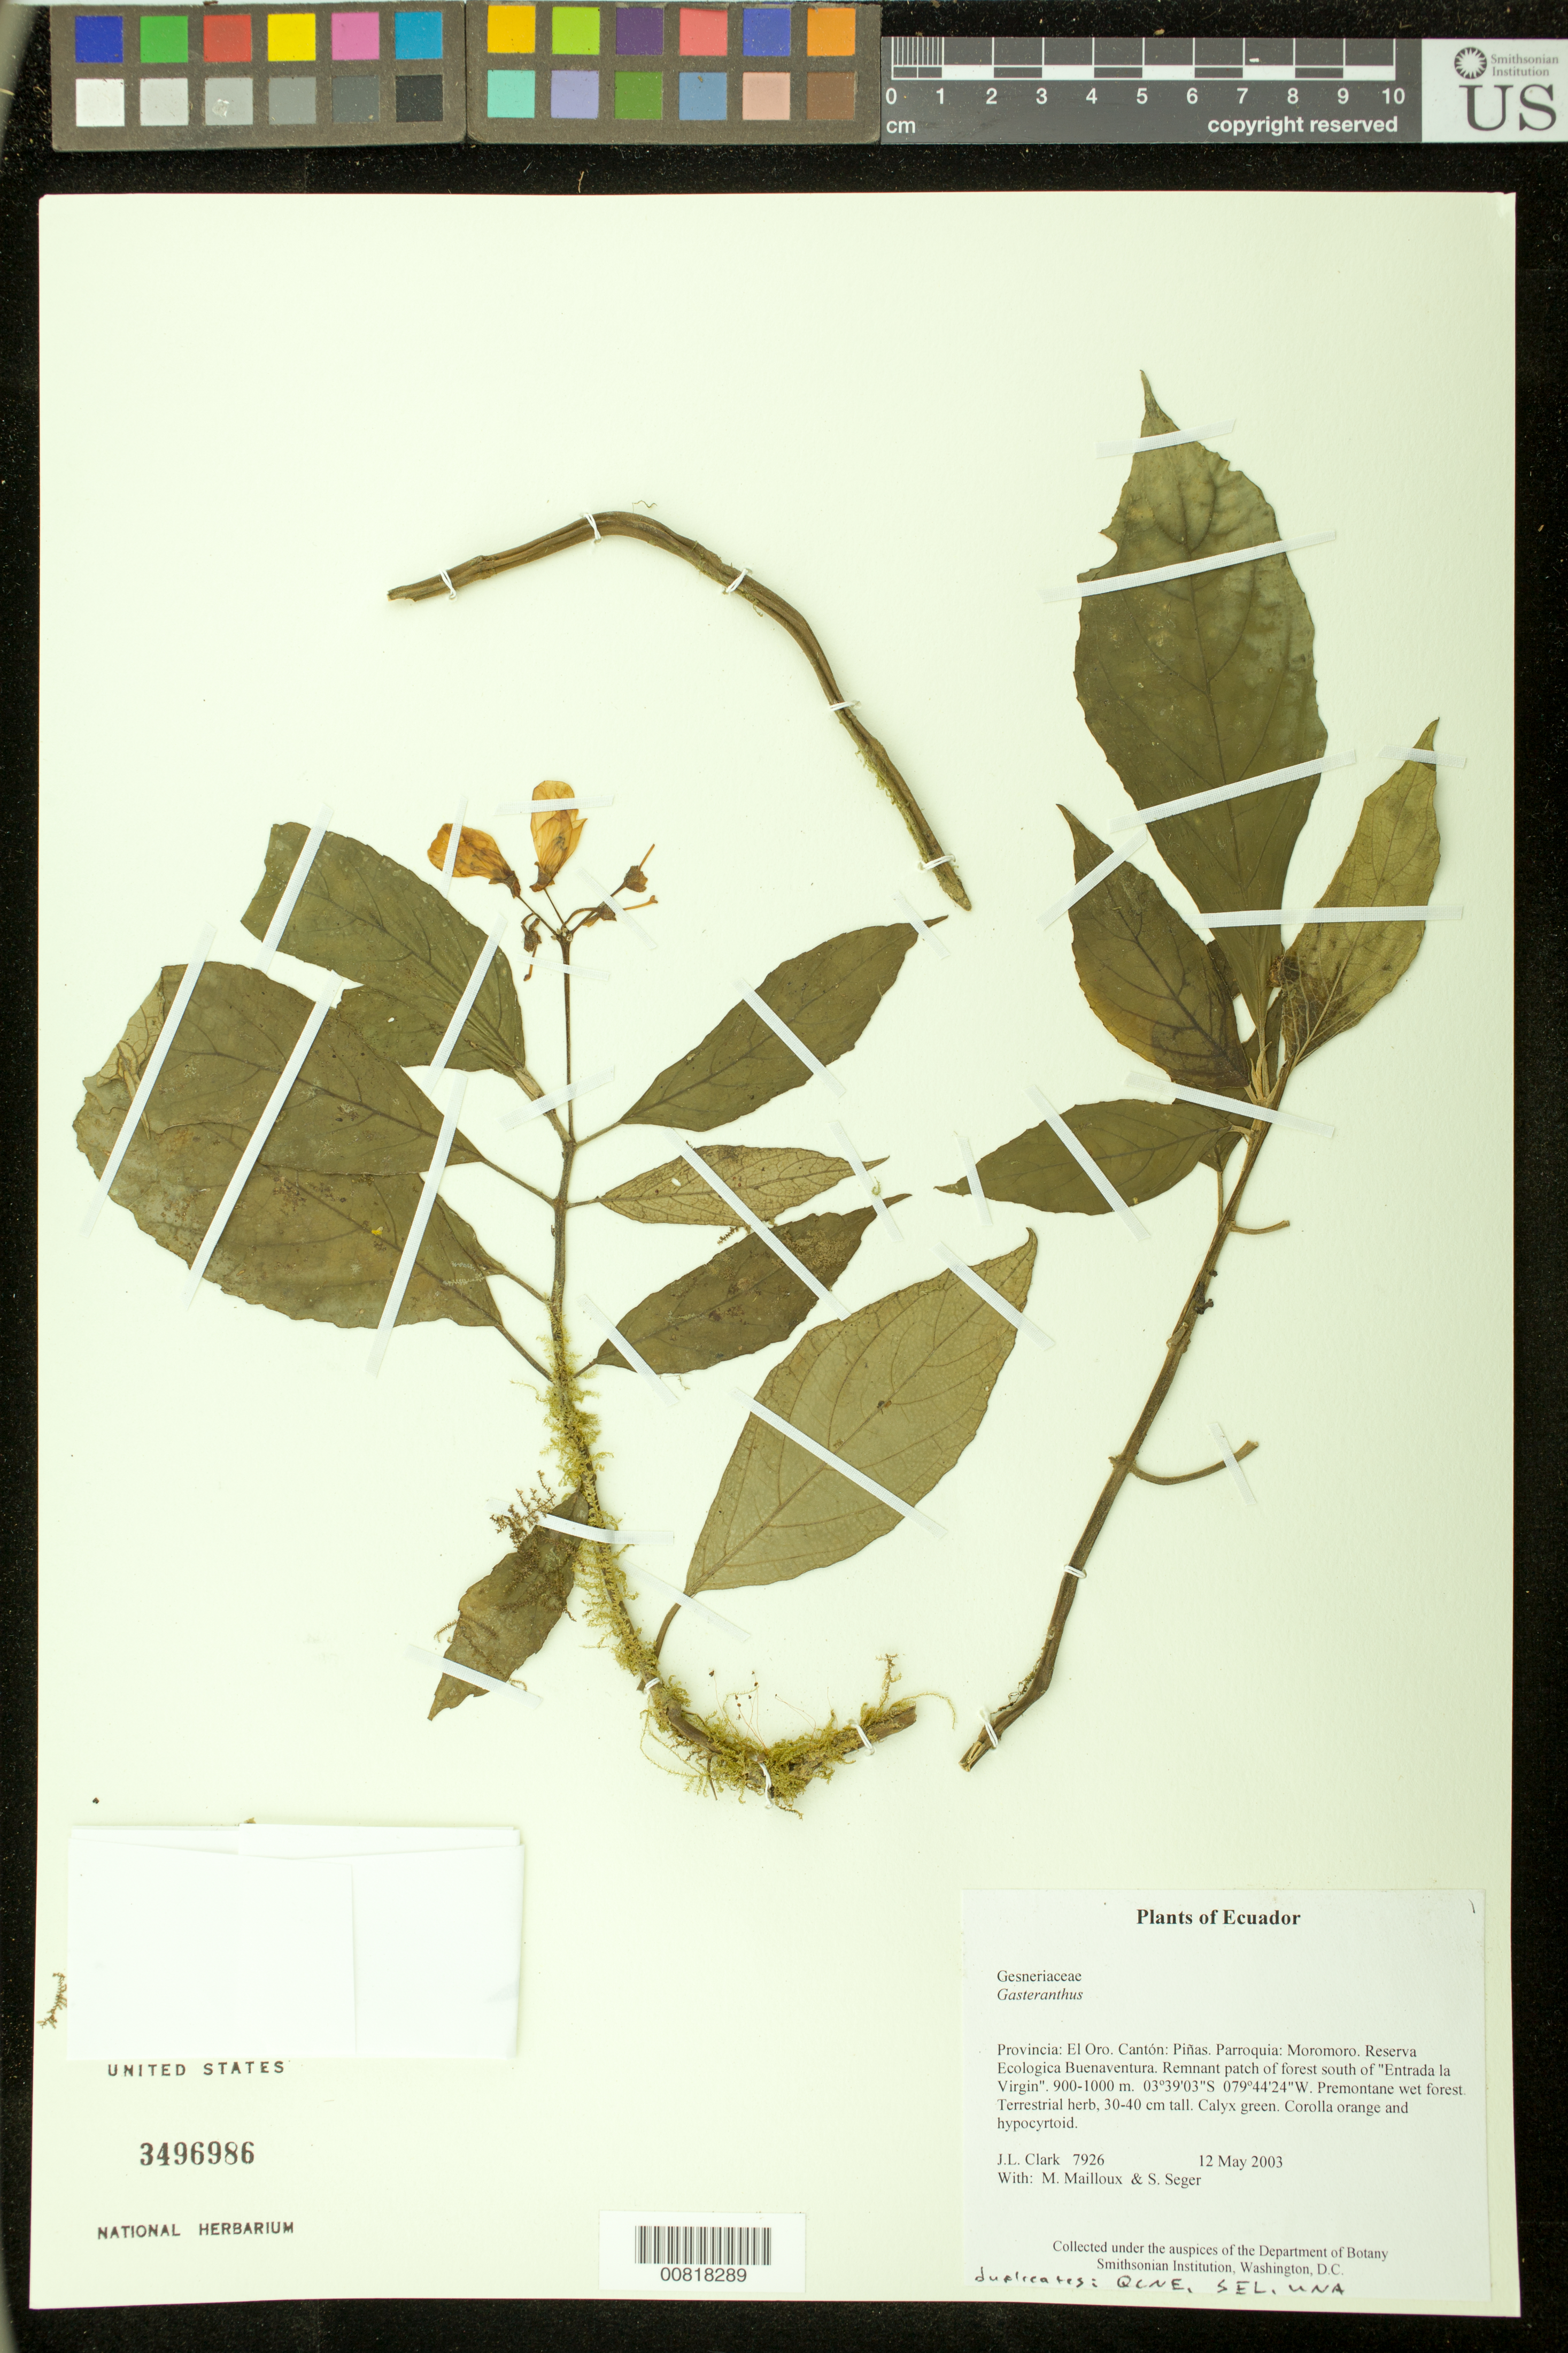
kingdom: Plantae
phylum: Tracheophyta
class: Magnoliopsida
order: Lamiales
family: Gesneriaceae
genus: Gasteranthus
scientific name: Gasteranthus sp.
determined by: Clark, J. L., (SEL), The Marie Selby Botanical Garden (UNITED STATES)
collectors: J. L. Clark, M. Mailloux & S. Seger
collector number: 7926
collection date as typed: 12 May 2003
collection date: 2003-05-12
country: Ecuador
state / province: El Oro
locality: Piñas. Parroquia: Moromoro. Reserva Ecologica Buenaventura. Remnant patch of forest south of "Entrada la Virgin"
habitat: Premontane wet forest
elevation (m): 900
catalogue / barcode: US 3496986